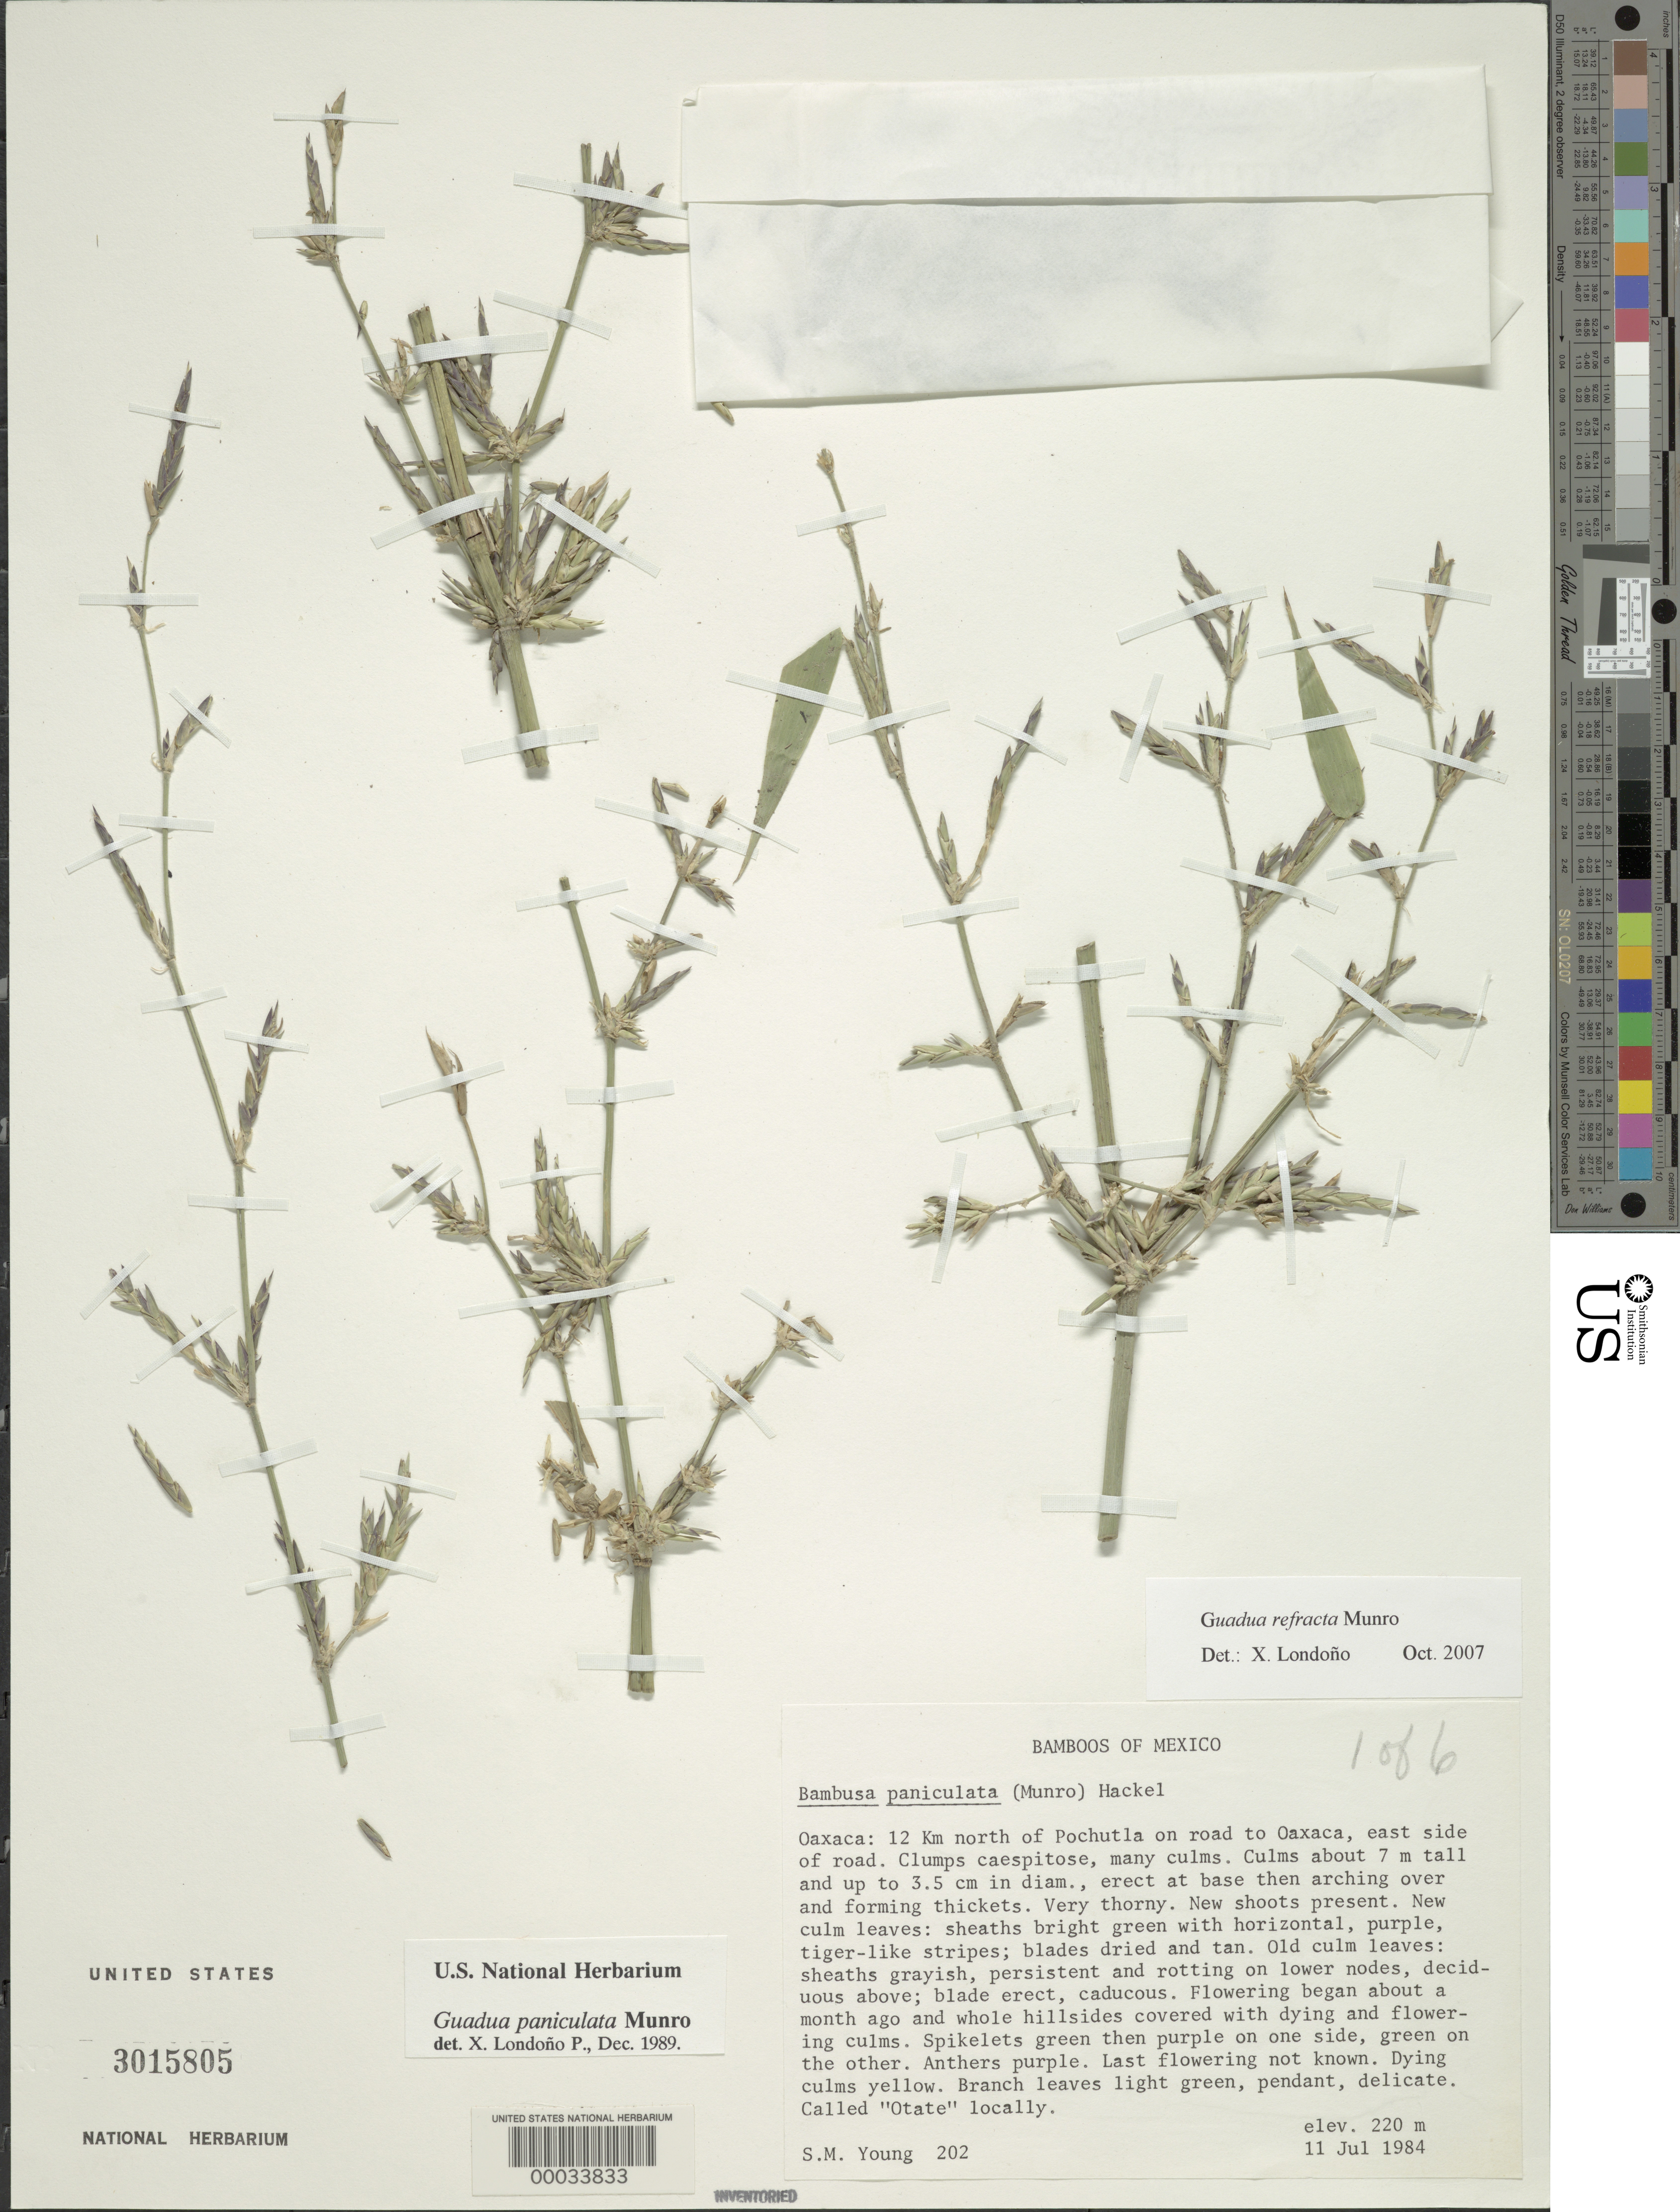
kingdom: Plantae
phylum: Tracheophyta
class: Liliopsida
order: Poales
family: Poaceae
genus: Guadua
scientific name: Guadua refracta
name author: Munro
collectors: S. Young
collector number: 202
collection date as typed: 11 Jul 1984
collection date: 1984-07-11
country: Mexico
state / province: Oaxaca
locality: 12 km N of Pochutla on road to Oaxaca, E side of road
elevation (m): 220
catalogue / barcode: US 3015805